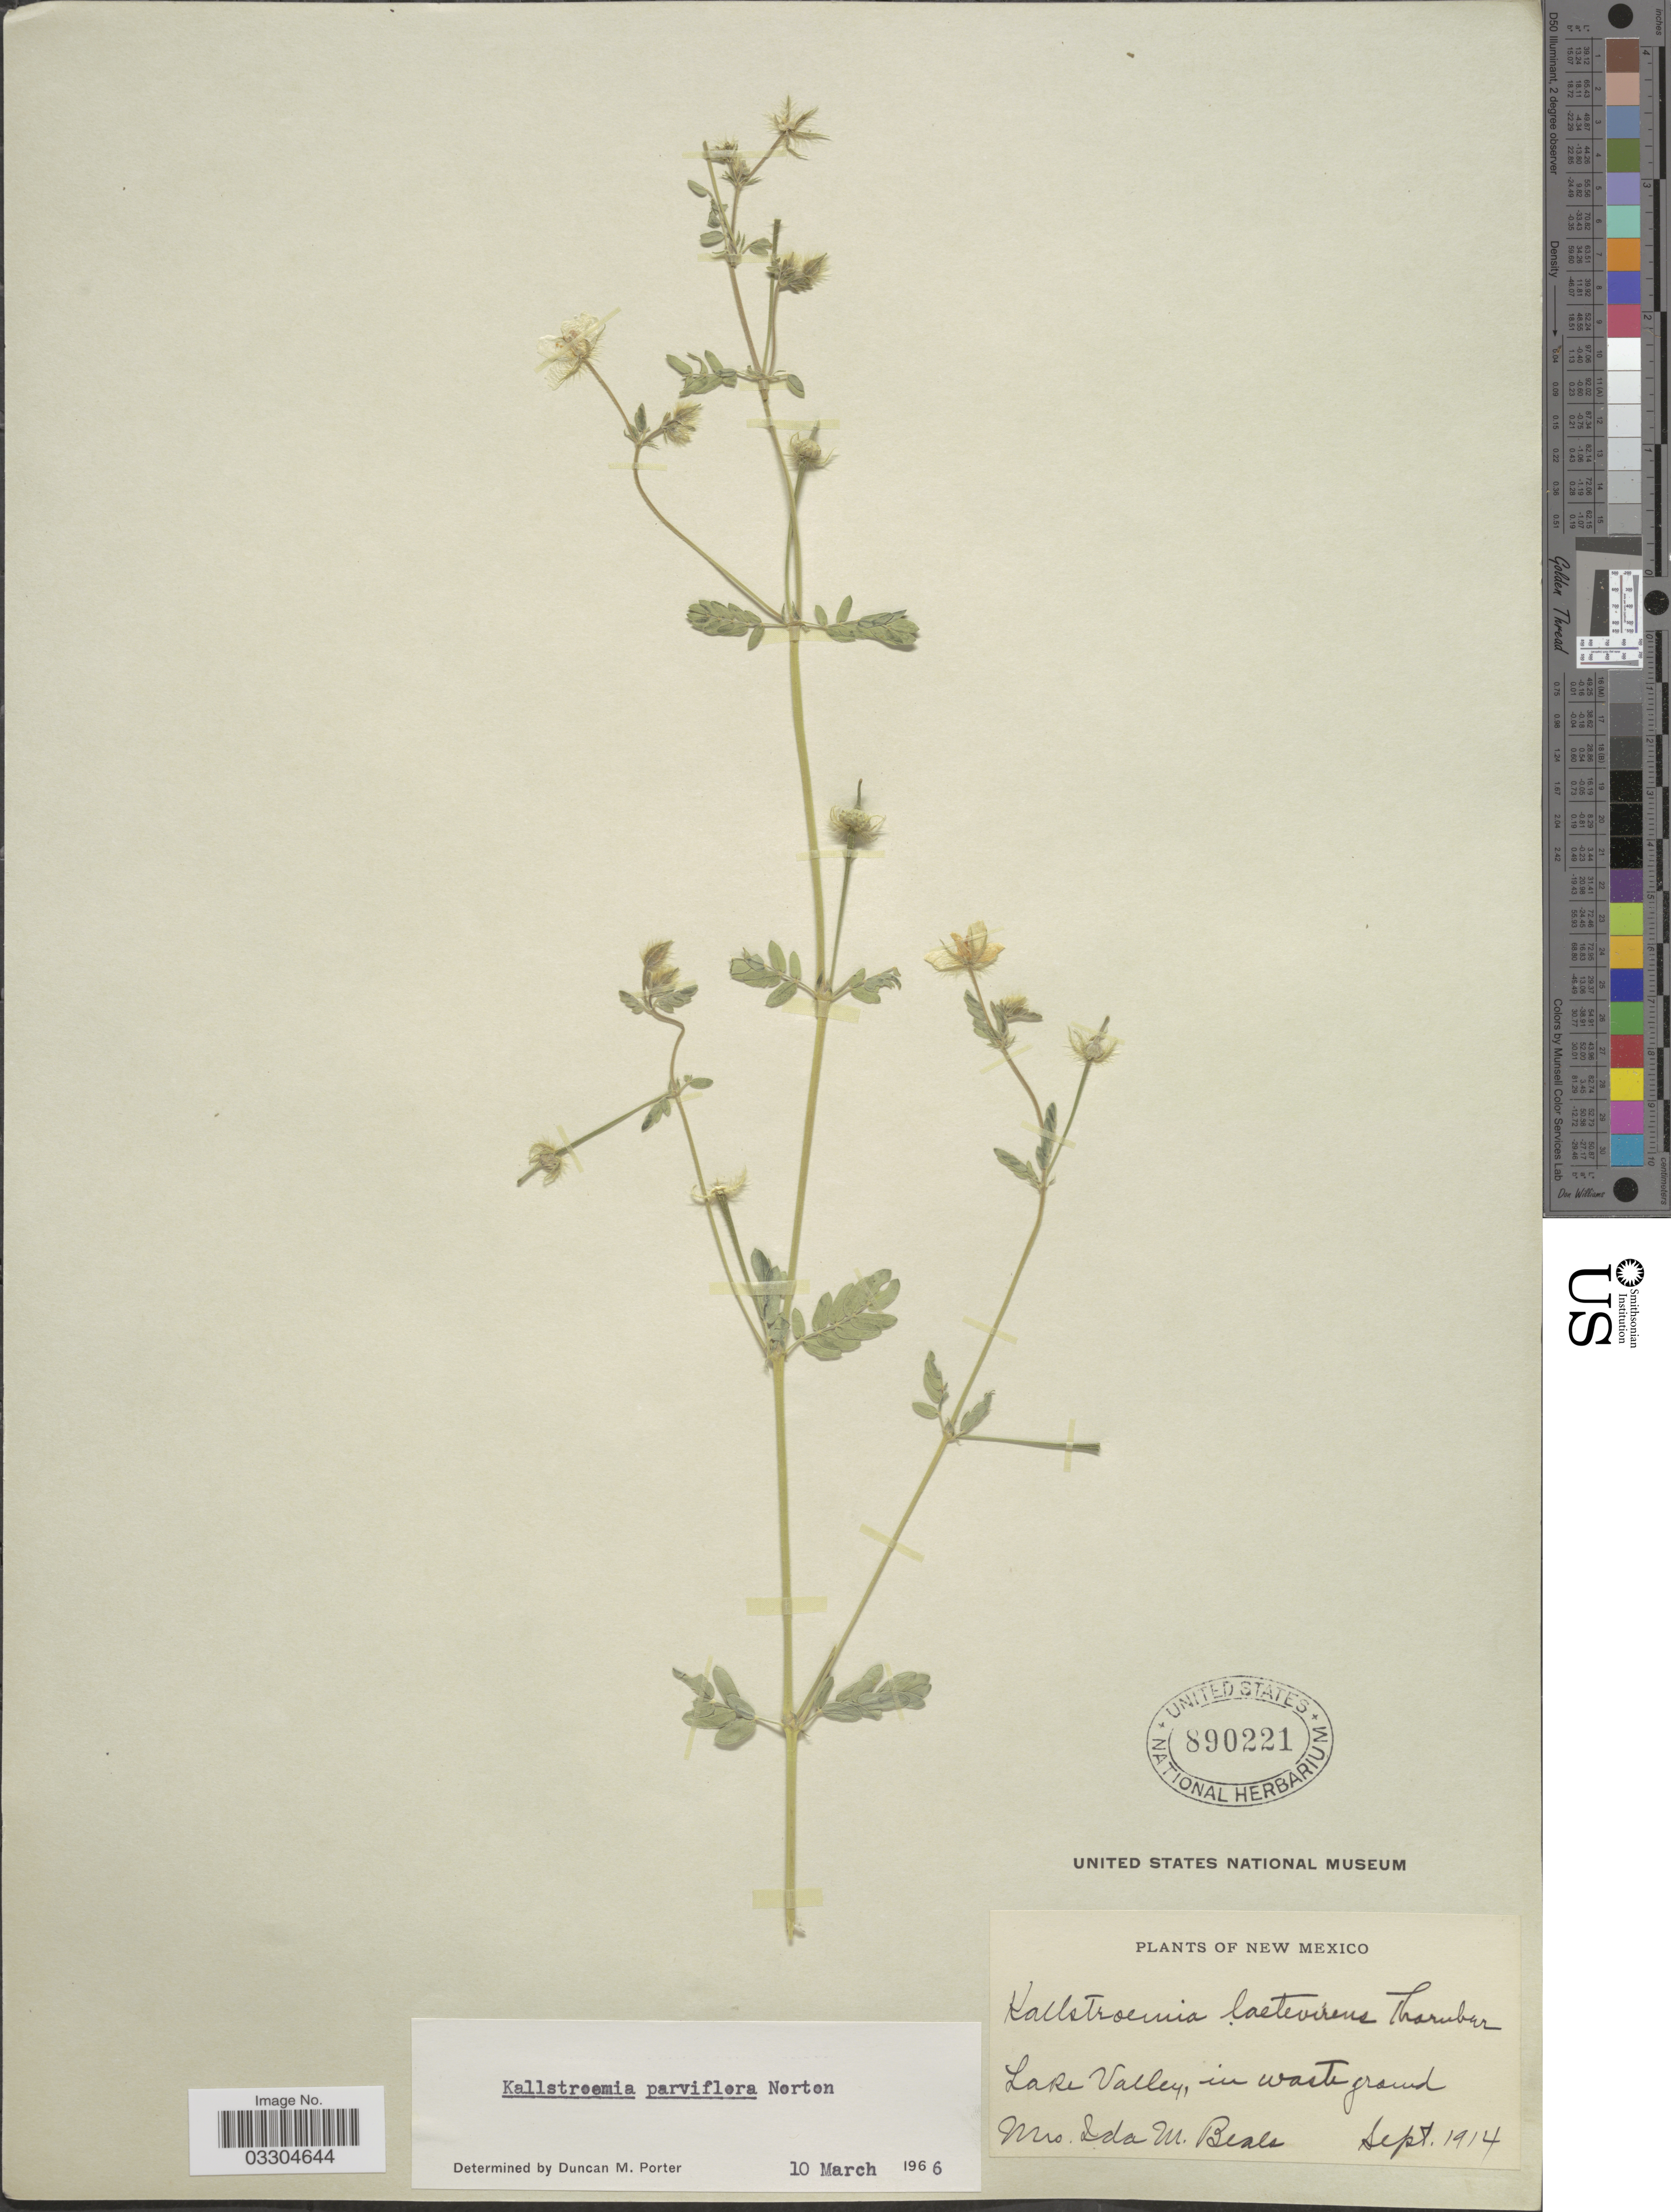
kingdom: Plantae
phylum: Tracheophyta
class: Magnoliopsida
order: Zygophyllales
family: Zygophyllaceae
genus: Kallstroemia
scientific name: Kallstroemia parviflora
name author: Norton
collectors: I. Beals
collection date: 1914-09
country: United States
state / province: New Mexico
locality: Lake Valley, in waste ground.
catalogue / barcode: US 890221